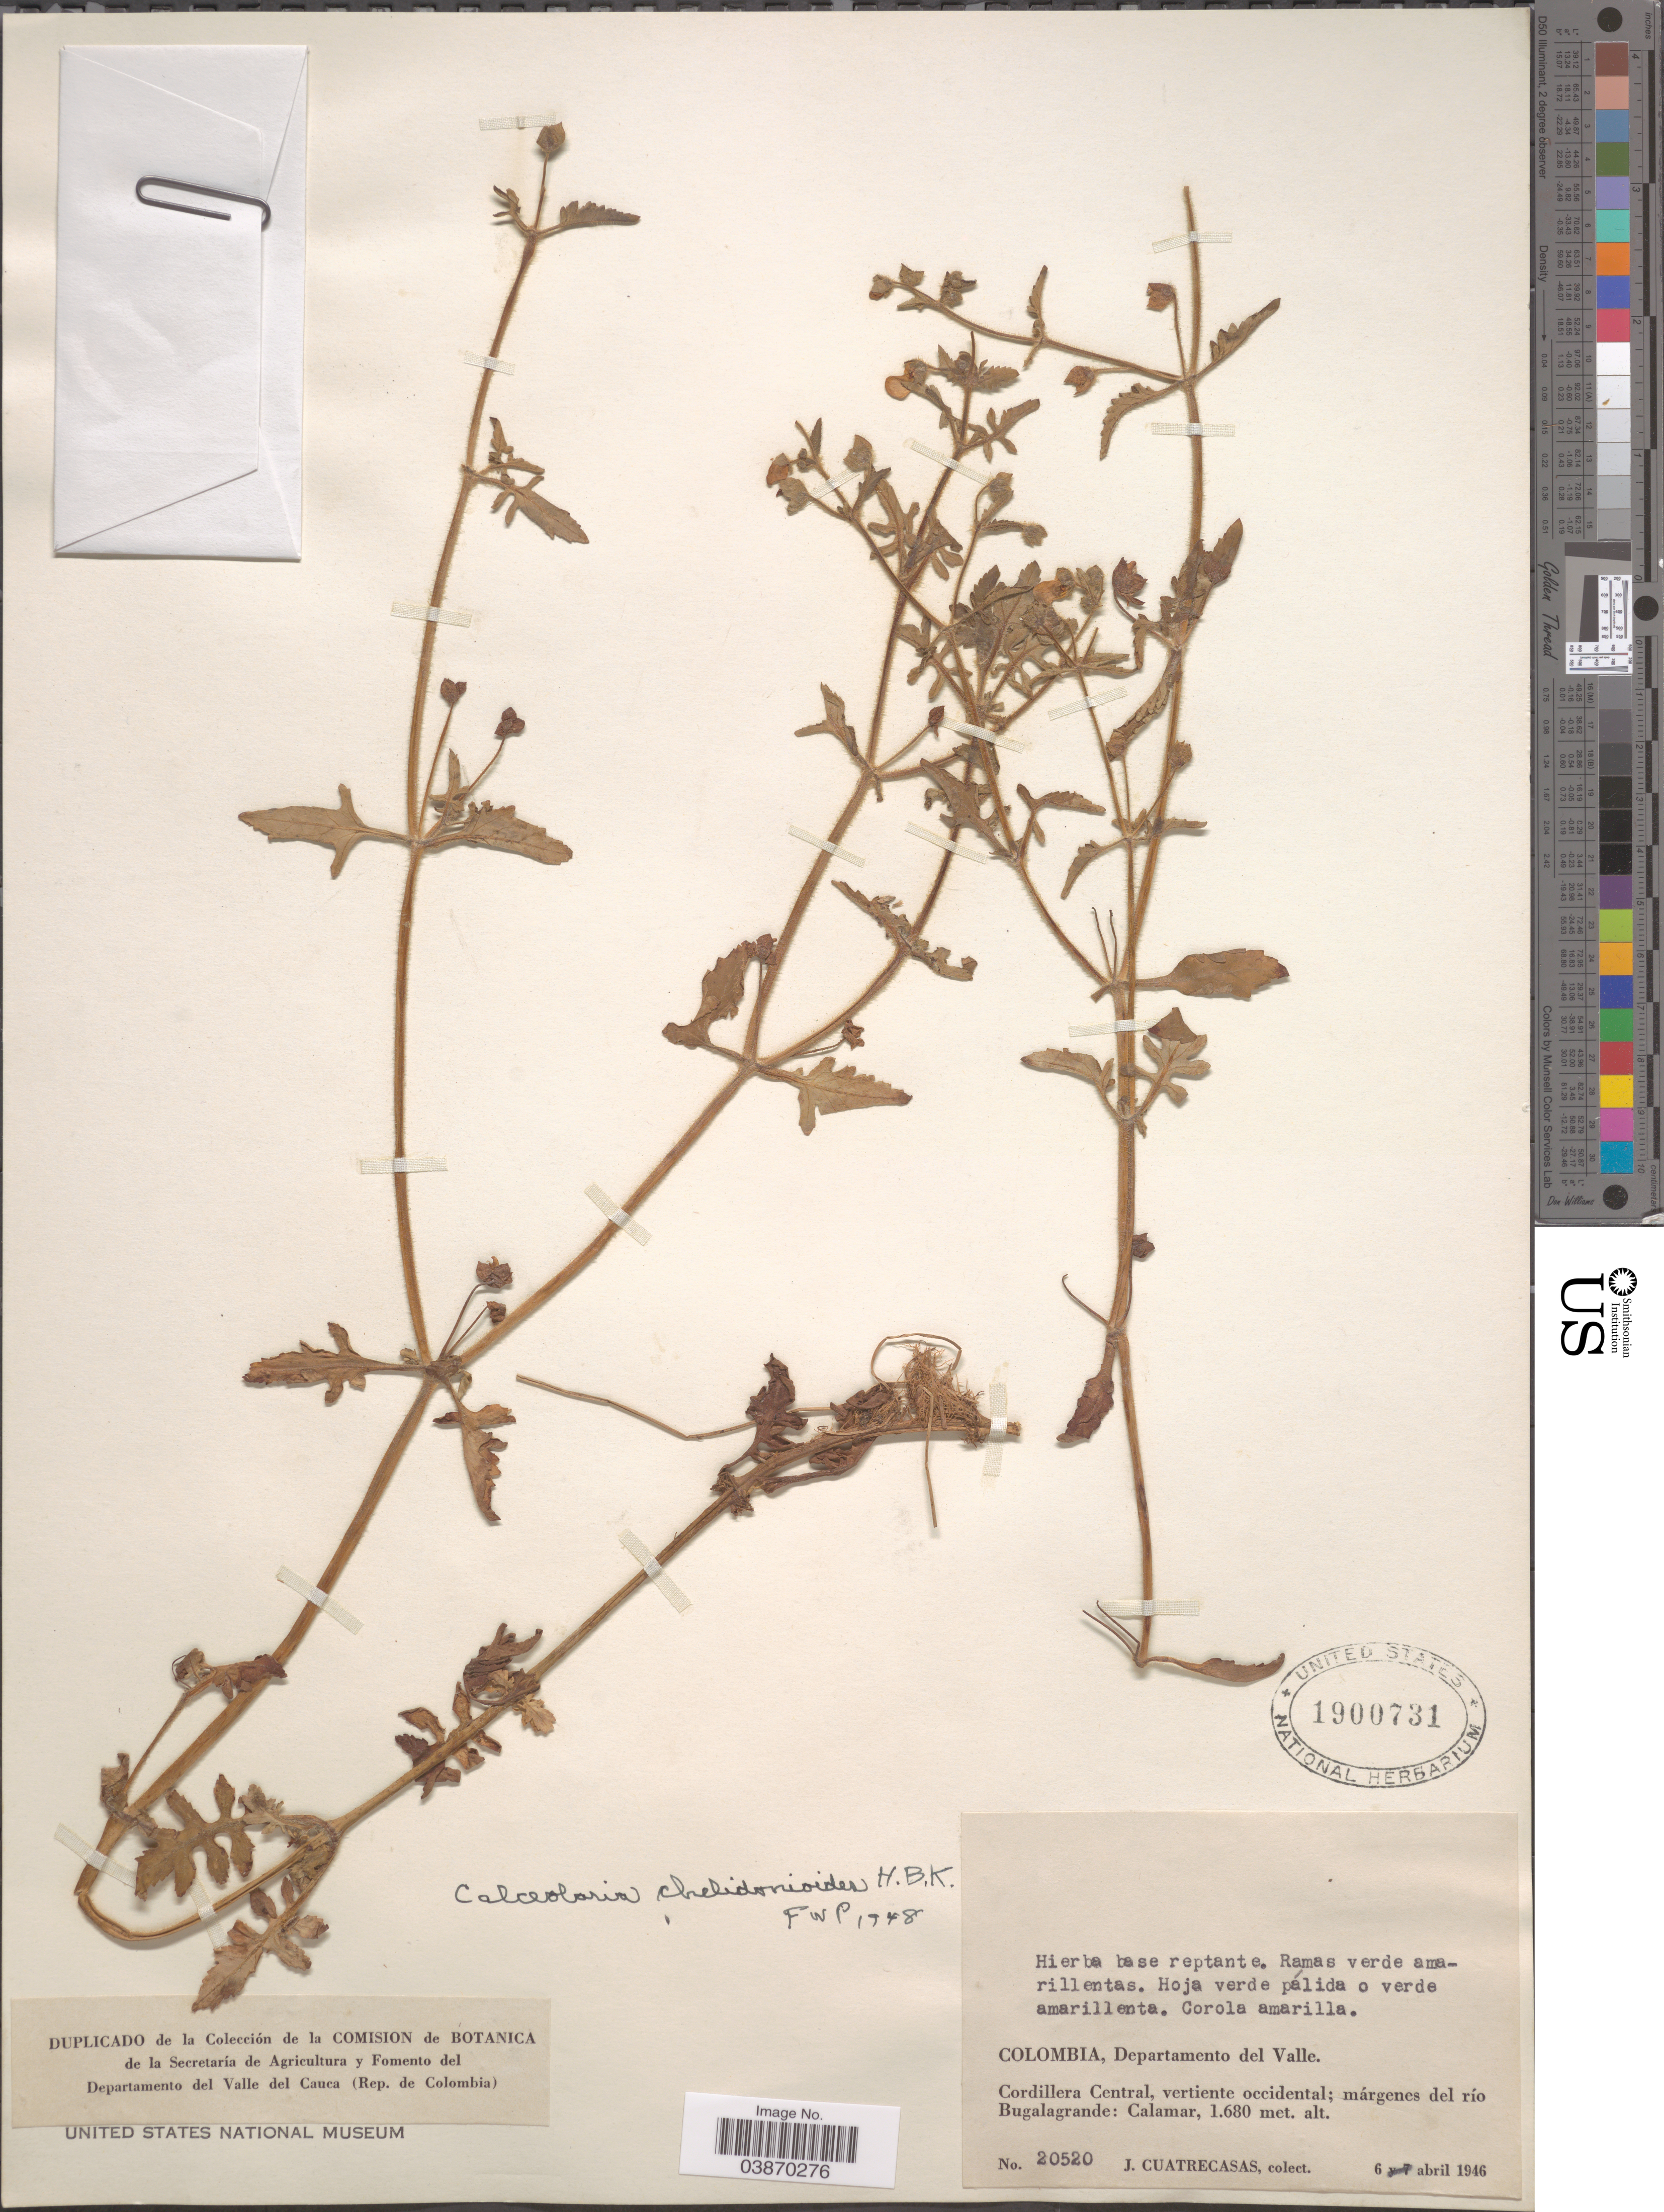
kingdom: Plantae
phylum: Tracheophyta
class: Magnoliopsida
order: Lamiales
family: Calceolariaceae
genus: Calceolaria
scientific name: Calceolaria chelidonioides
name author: Kunth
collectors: J. Cuatrecasas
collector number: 20520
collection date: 1946-04-06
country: Colombia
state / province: Valle del Cauca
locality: Departamento del Valle. Cordillera Central, vertiente occidental; márgenes del río Bugalagrande: Calamar.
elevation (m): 1680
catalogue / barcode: US 1900731